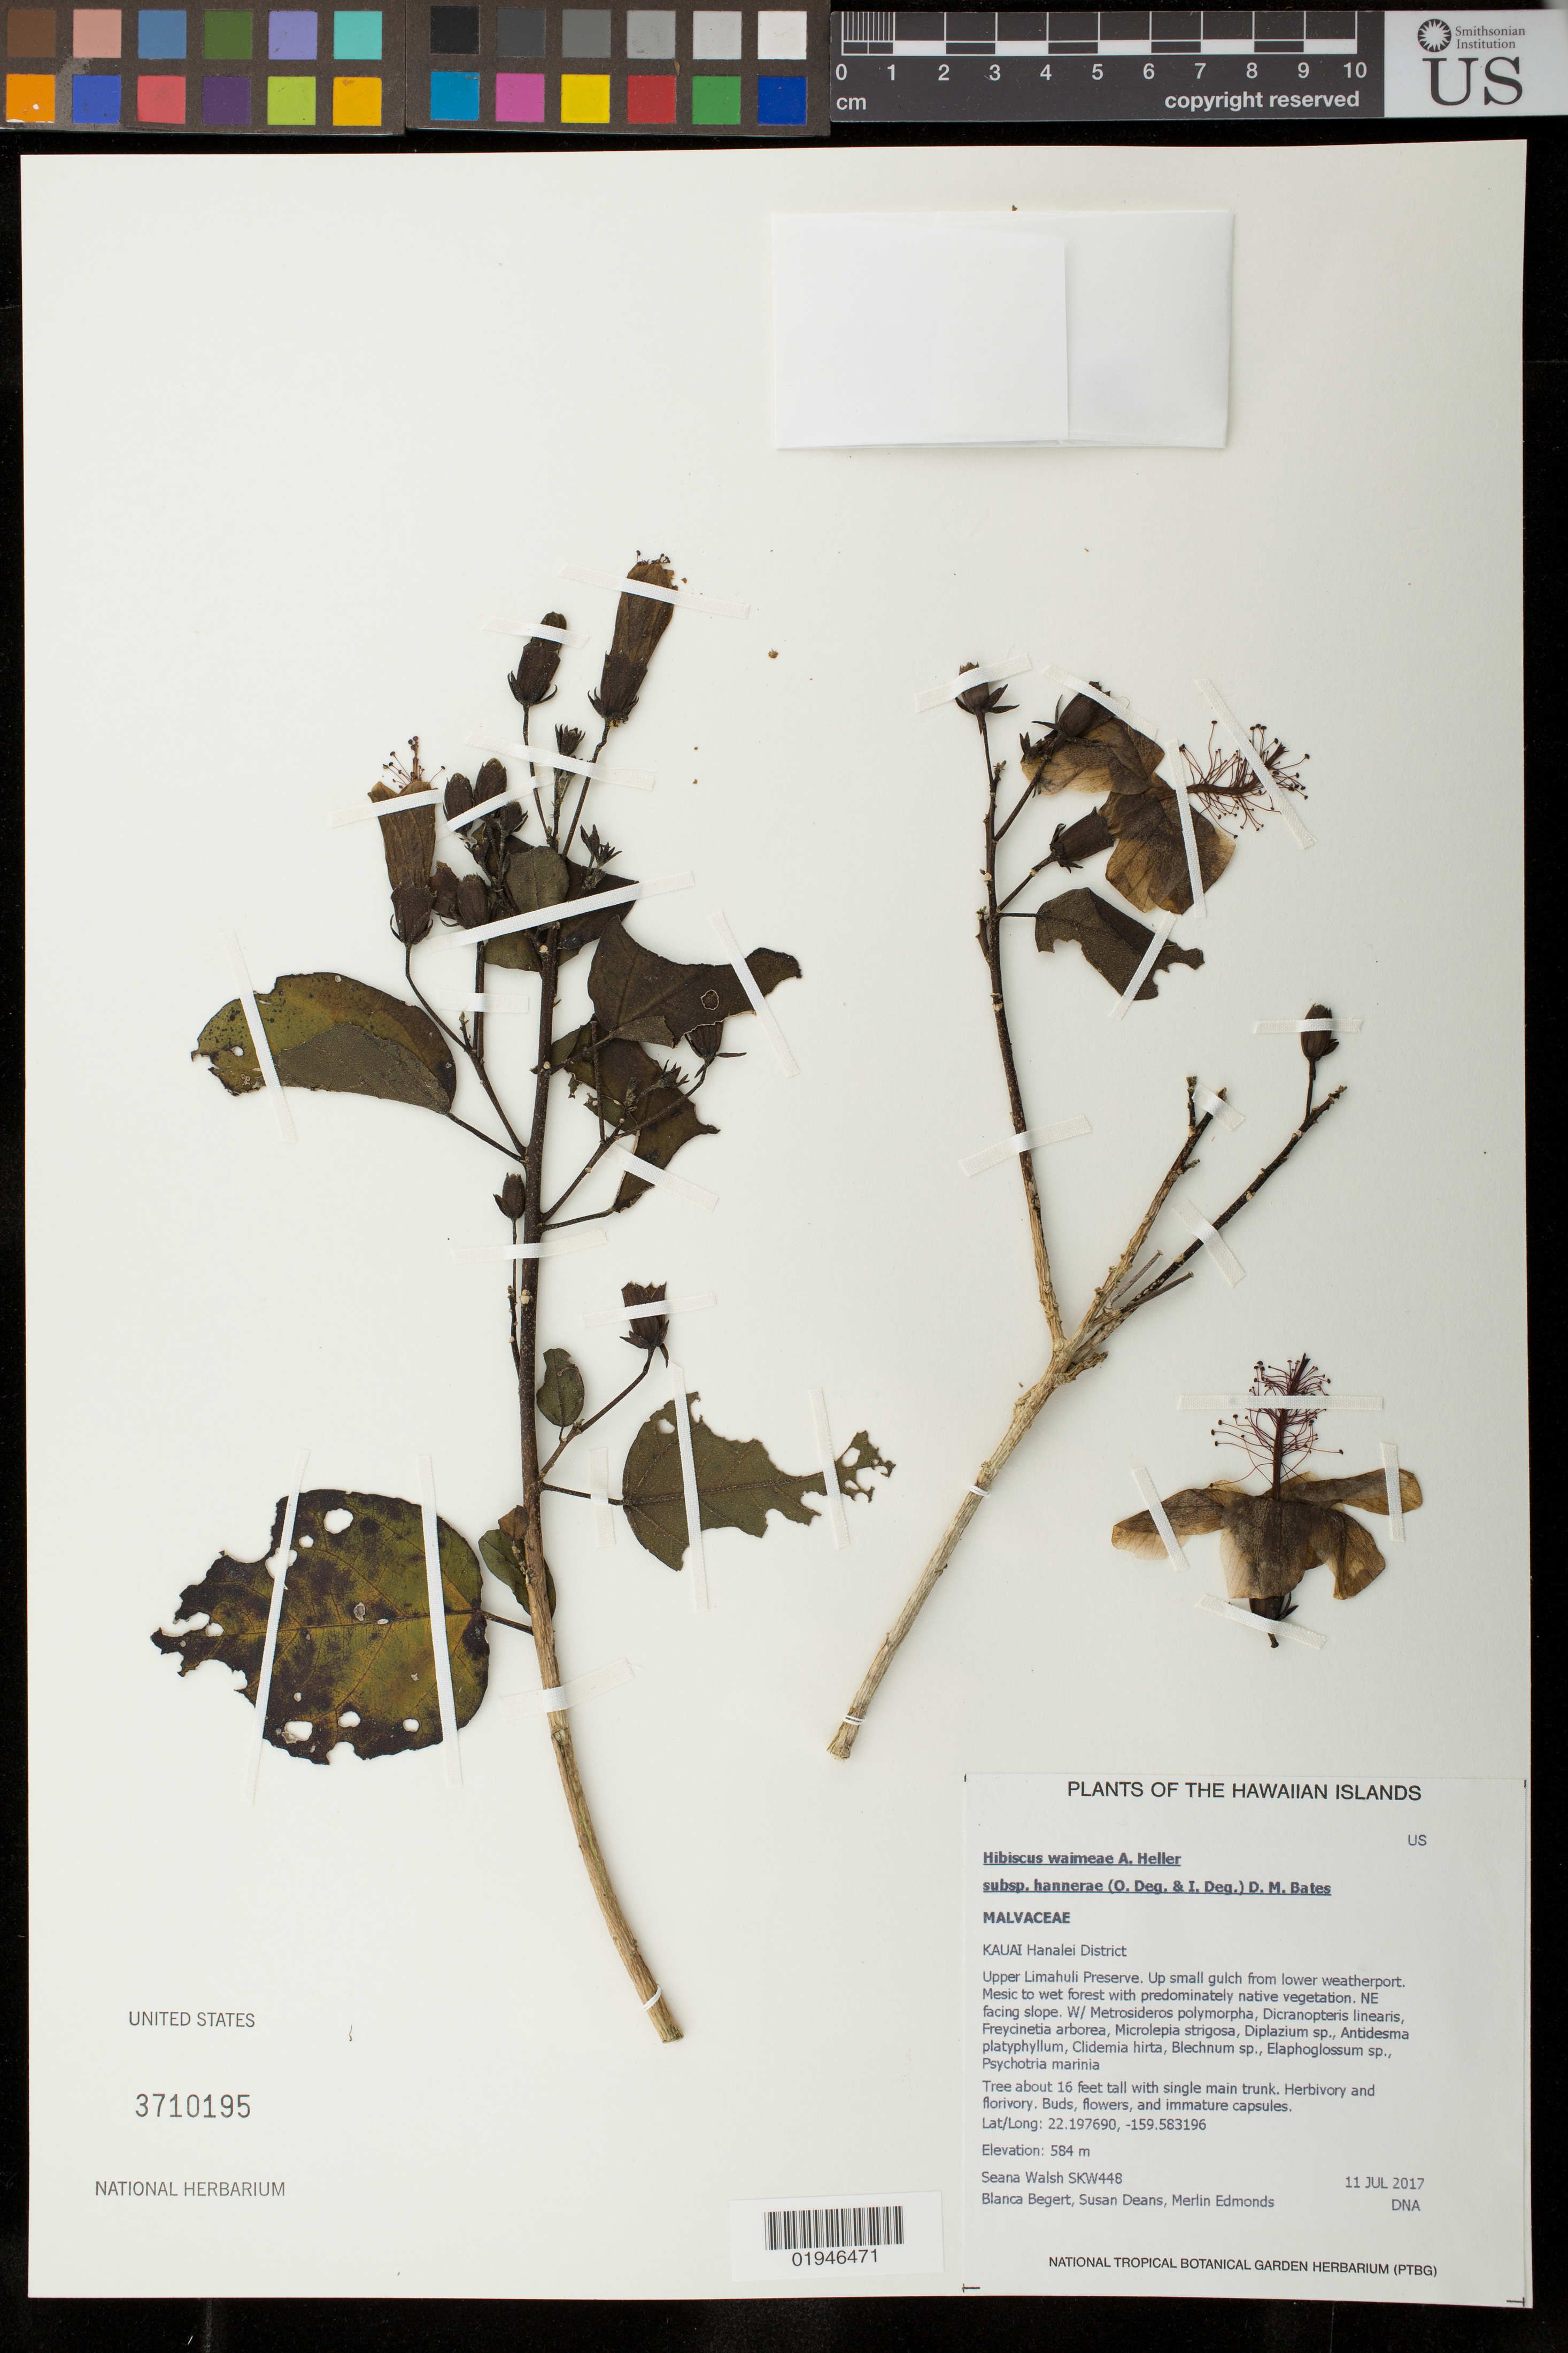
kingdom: Plantae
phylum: Tracheophyta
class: Magnoliopsida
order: Malvales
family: Malvaceae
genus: Hibiscus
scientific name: Hibiscus waimeae subsp. hannerae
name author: (O. Deg. & I. Deg.) D.M. Bates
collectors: S. Walsh, B. Begert, S. Deans & M. Edmonds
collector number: SKW448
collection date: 2017-07-11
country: United States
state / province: Hawaii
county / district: Kauai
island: Kaua'i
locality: Hanalei District, Upper Limahuli Preserve, up small gulch from lower weatherport.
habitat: Mesic to wet forest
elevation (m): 584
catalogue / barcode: US 3710195